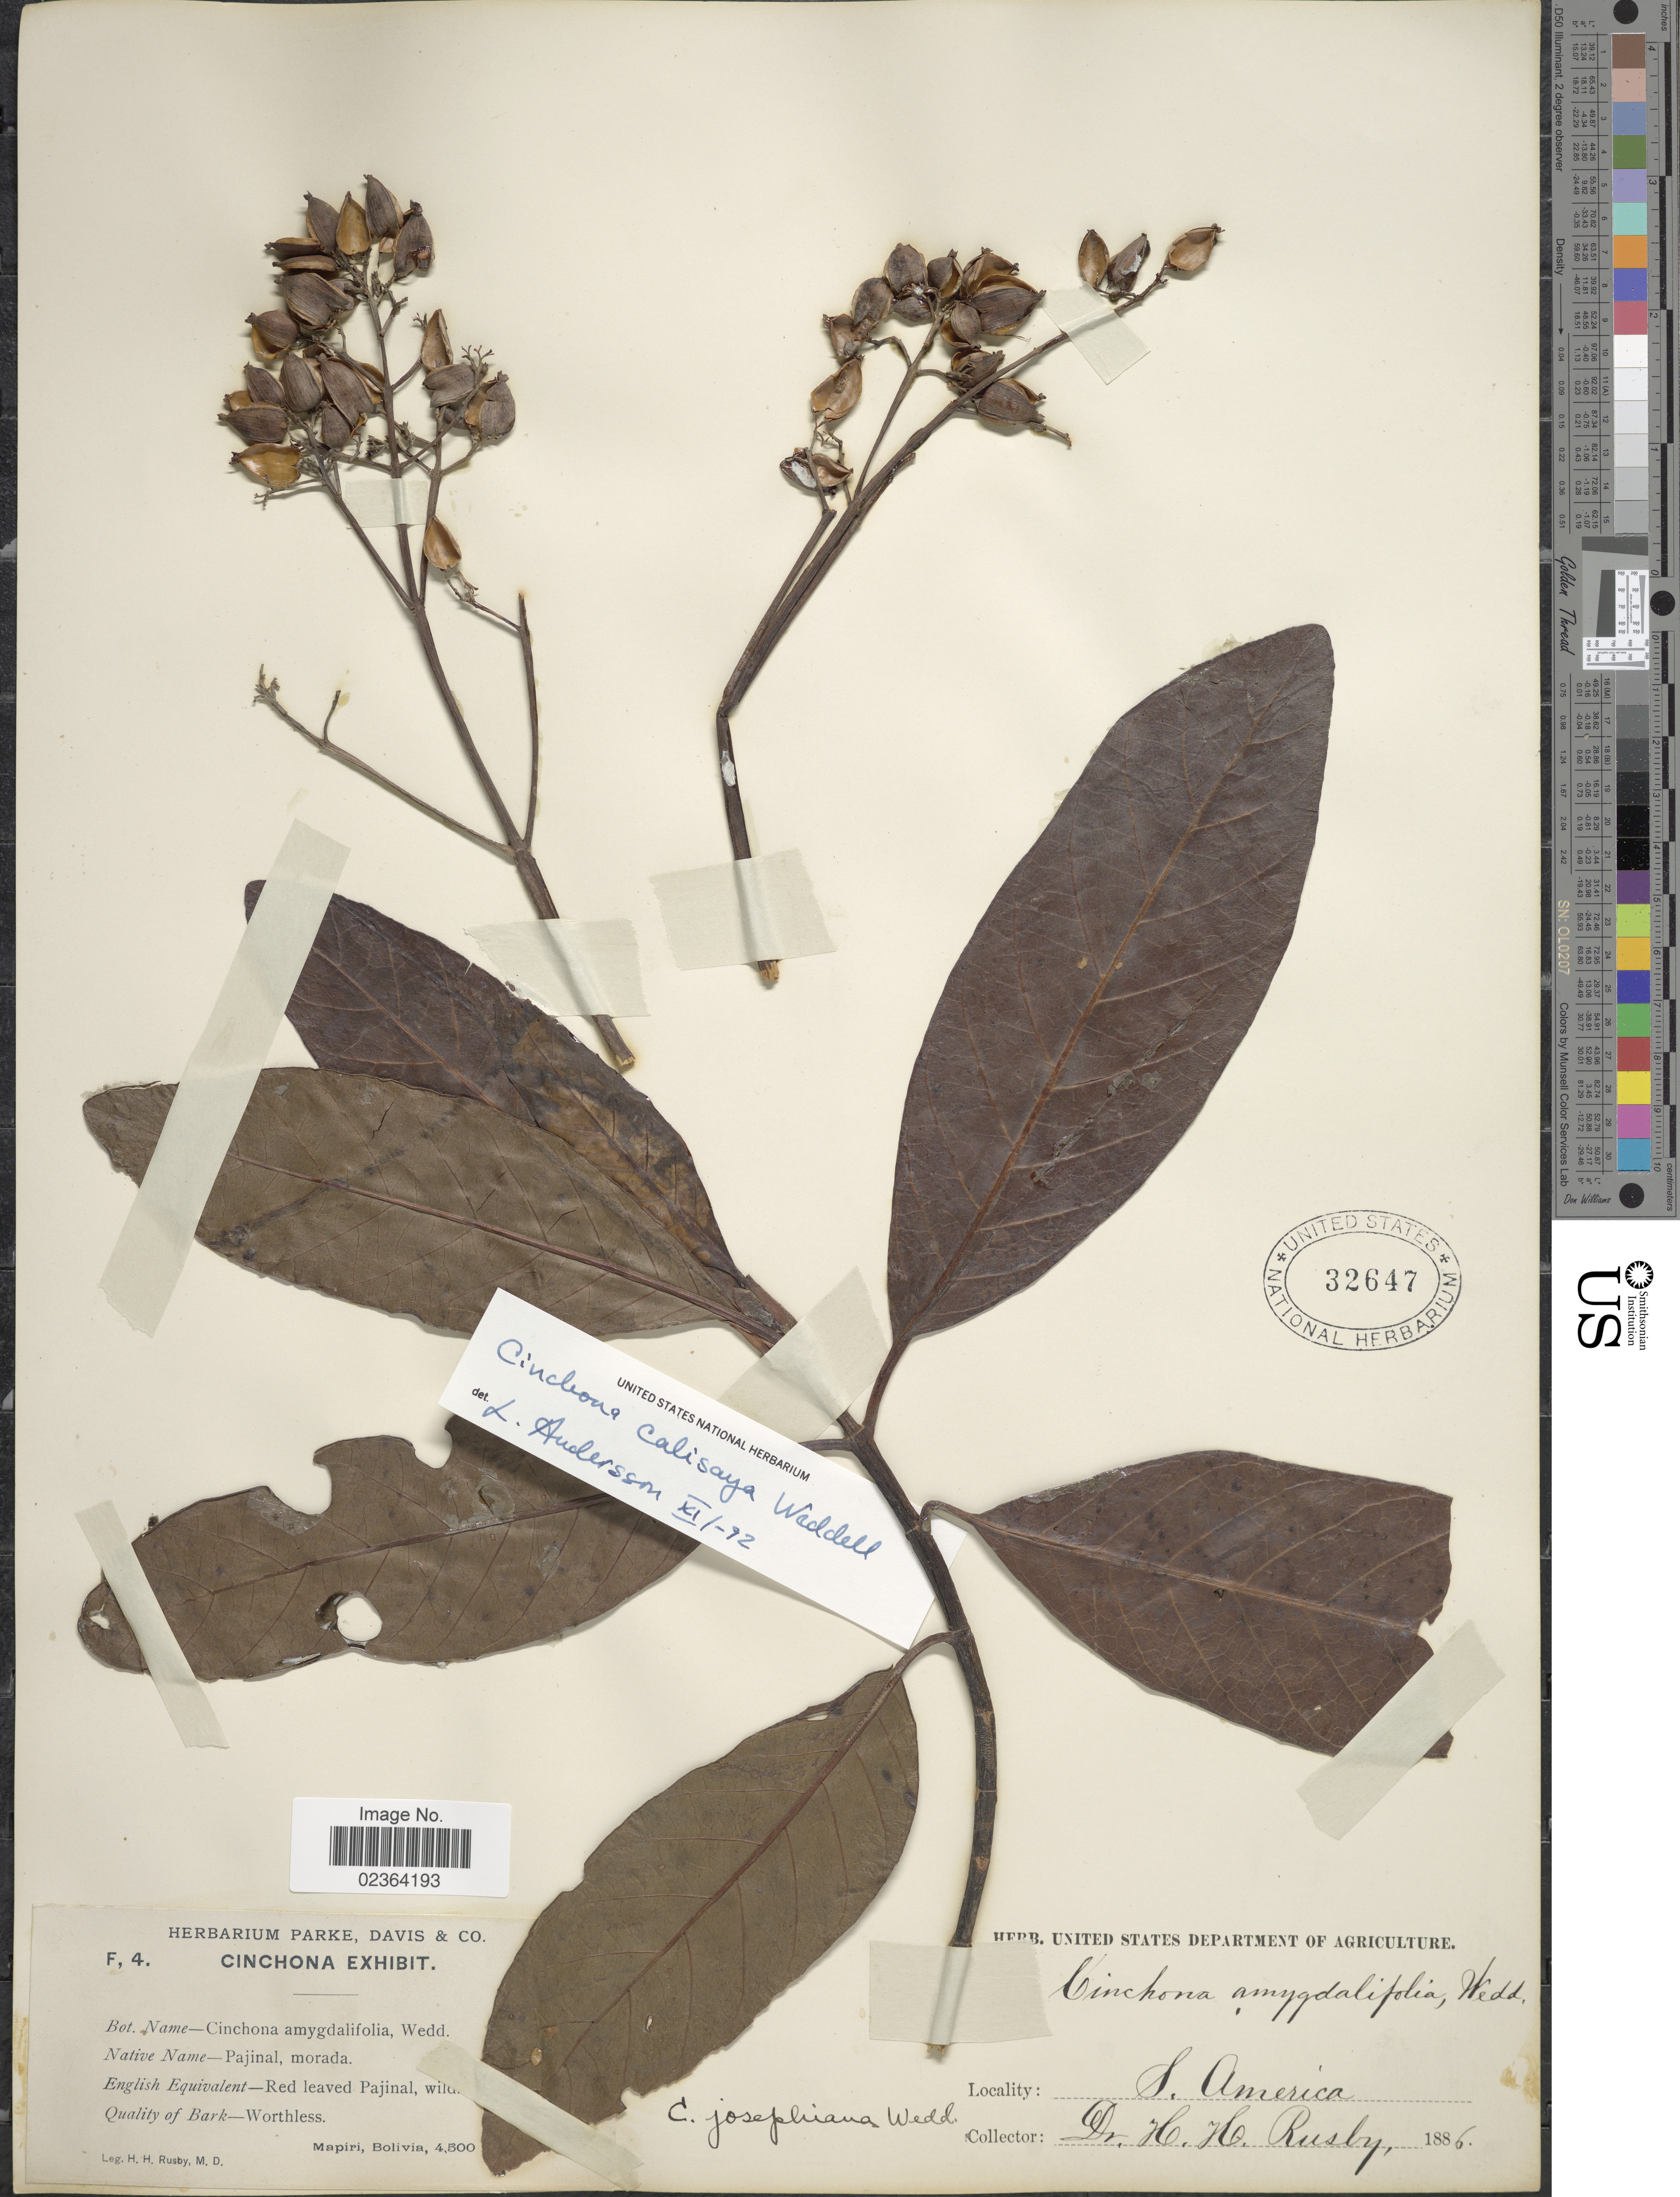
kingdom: Plantae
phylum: Tracheophyta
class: Magnoliopsida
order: Gentianales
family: Rubiaceae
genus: Cinchona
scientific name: Cinchona calisaya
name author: Wedd.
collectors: H. H. Rusby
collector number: F, 4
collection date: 1886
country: Bolivia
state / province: La Páz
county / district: Larecaja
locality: Mapiri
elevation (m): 1372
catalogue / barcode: US 32647